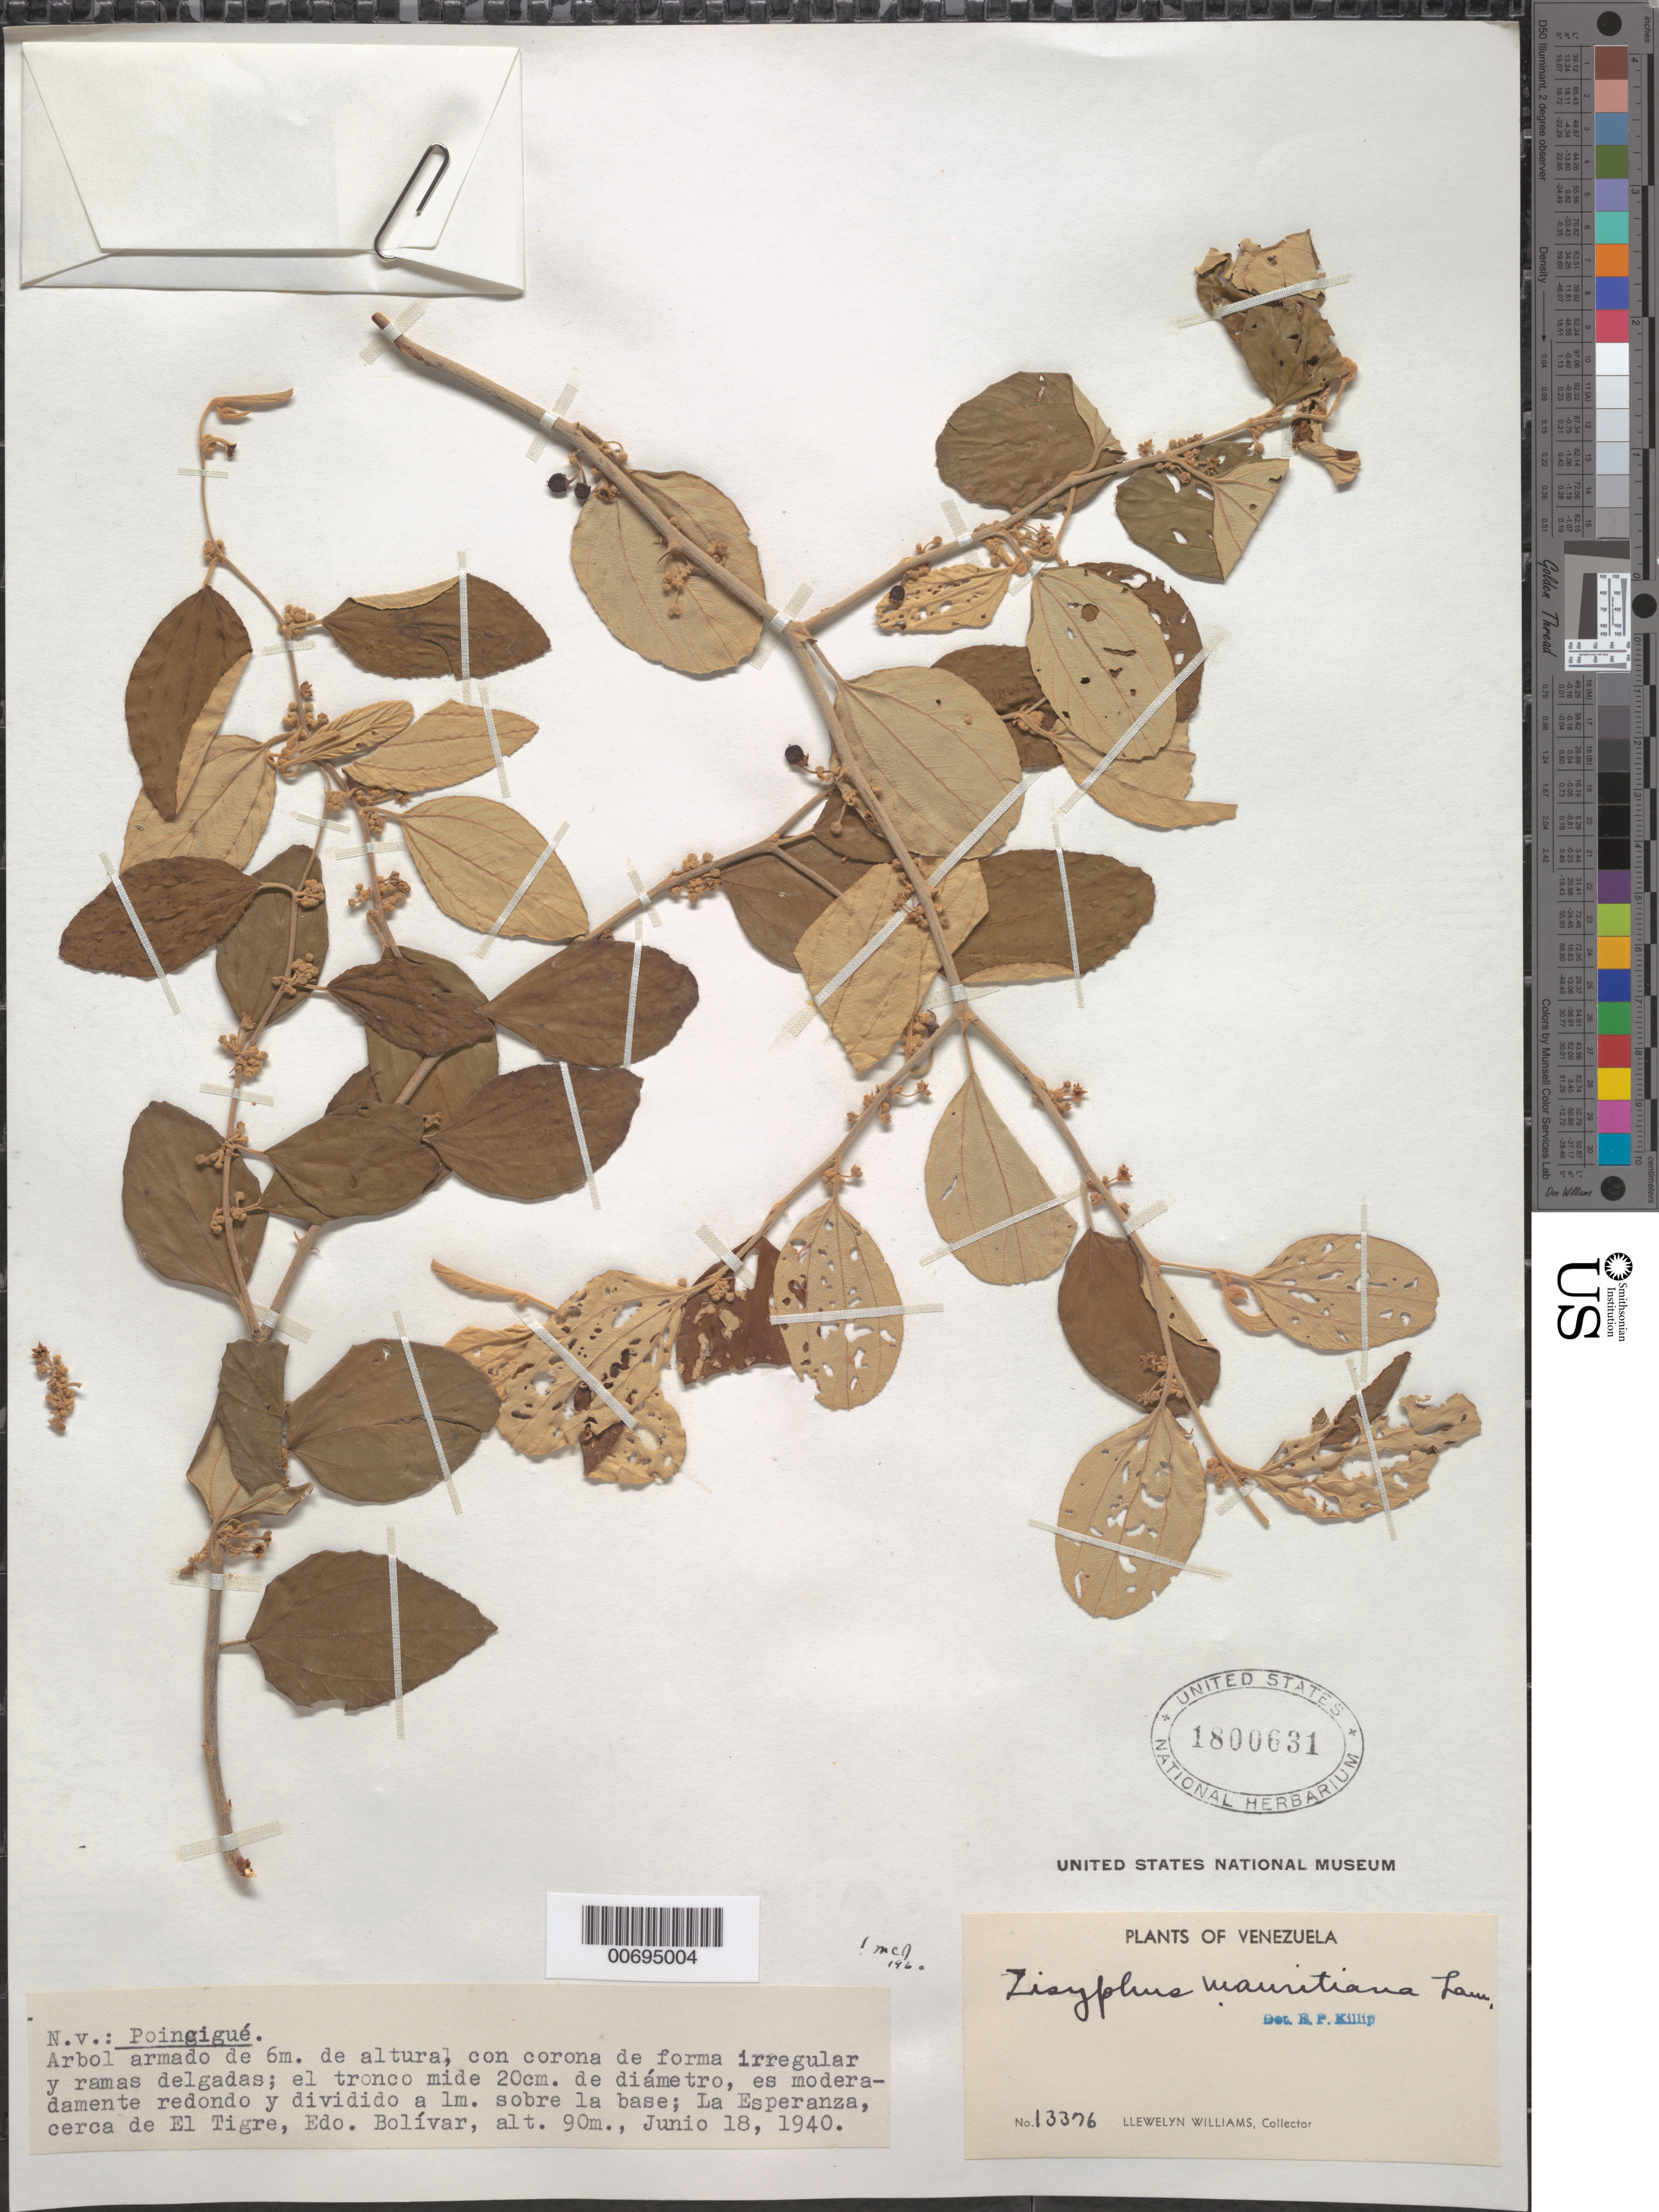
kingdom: Plantae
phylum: Tracheophyta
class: Magnoliopsida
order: Rosales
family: Rhamnaceae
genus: Ziziphus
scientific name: Ziziphus mauritiana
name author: Lam.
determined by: Johnston, Marshall C.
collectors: Ll. Williams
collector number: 13376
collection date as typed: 18-Jun-40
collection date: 1940-06-18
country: Venezuela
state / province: Bolívar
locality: El Tigre, cerca de El Río Cuchivero; San Vicente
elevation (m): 95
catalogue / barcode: US 1800631